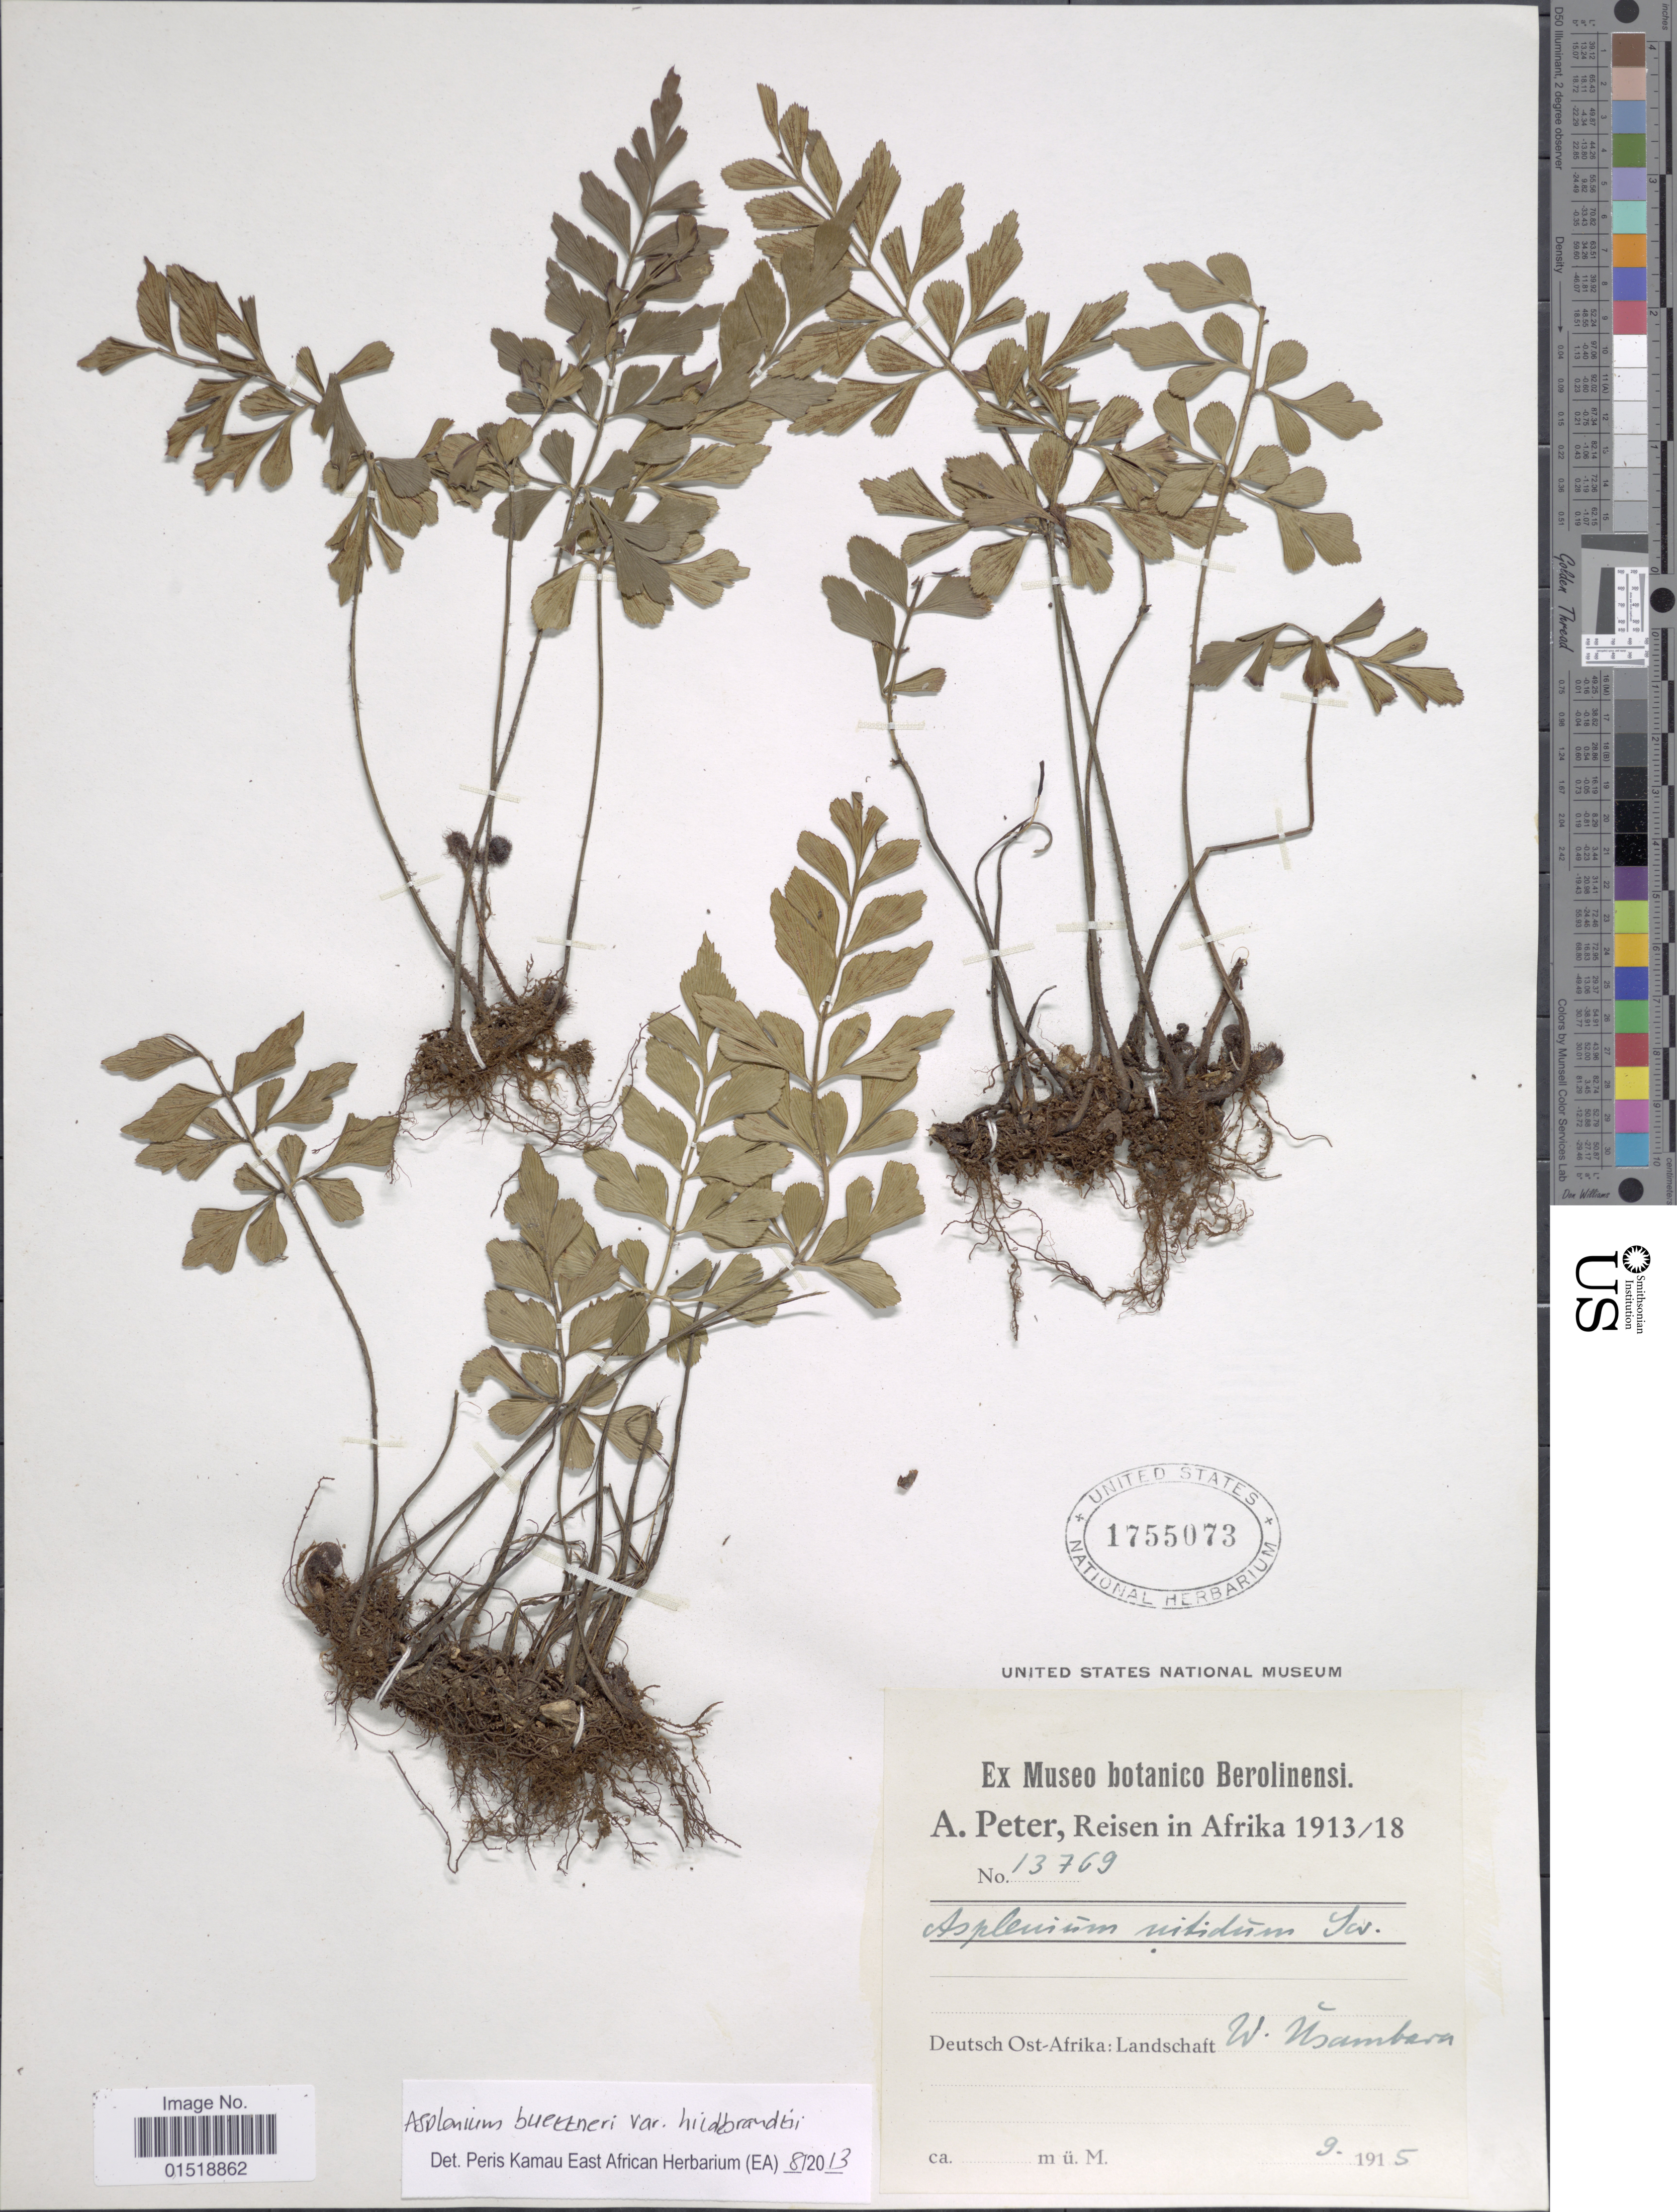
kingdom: Plantae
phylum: Tracheophyta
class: Polypodiopsida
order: Polypodiales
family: Aspleniaceae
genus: Asplenium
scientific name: Asplenium buettneri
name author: Hieron.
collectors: A. Peter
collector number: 13769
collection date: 1915-09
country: Tanzania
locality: Deutsch Ost-Afrika: Landschaft W. Usambara.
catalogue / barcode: US 1755073